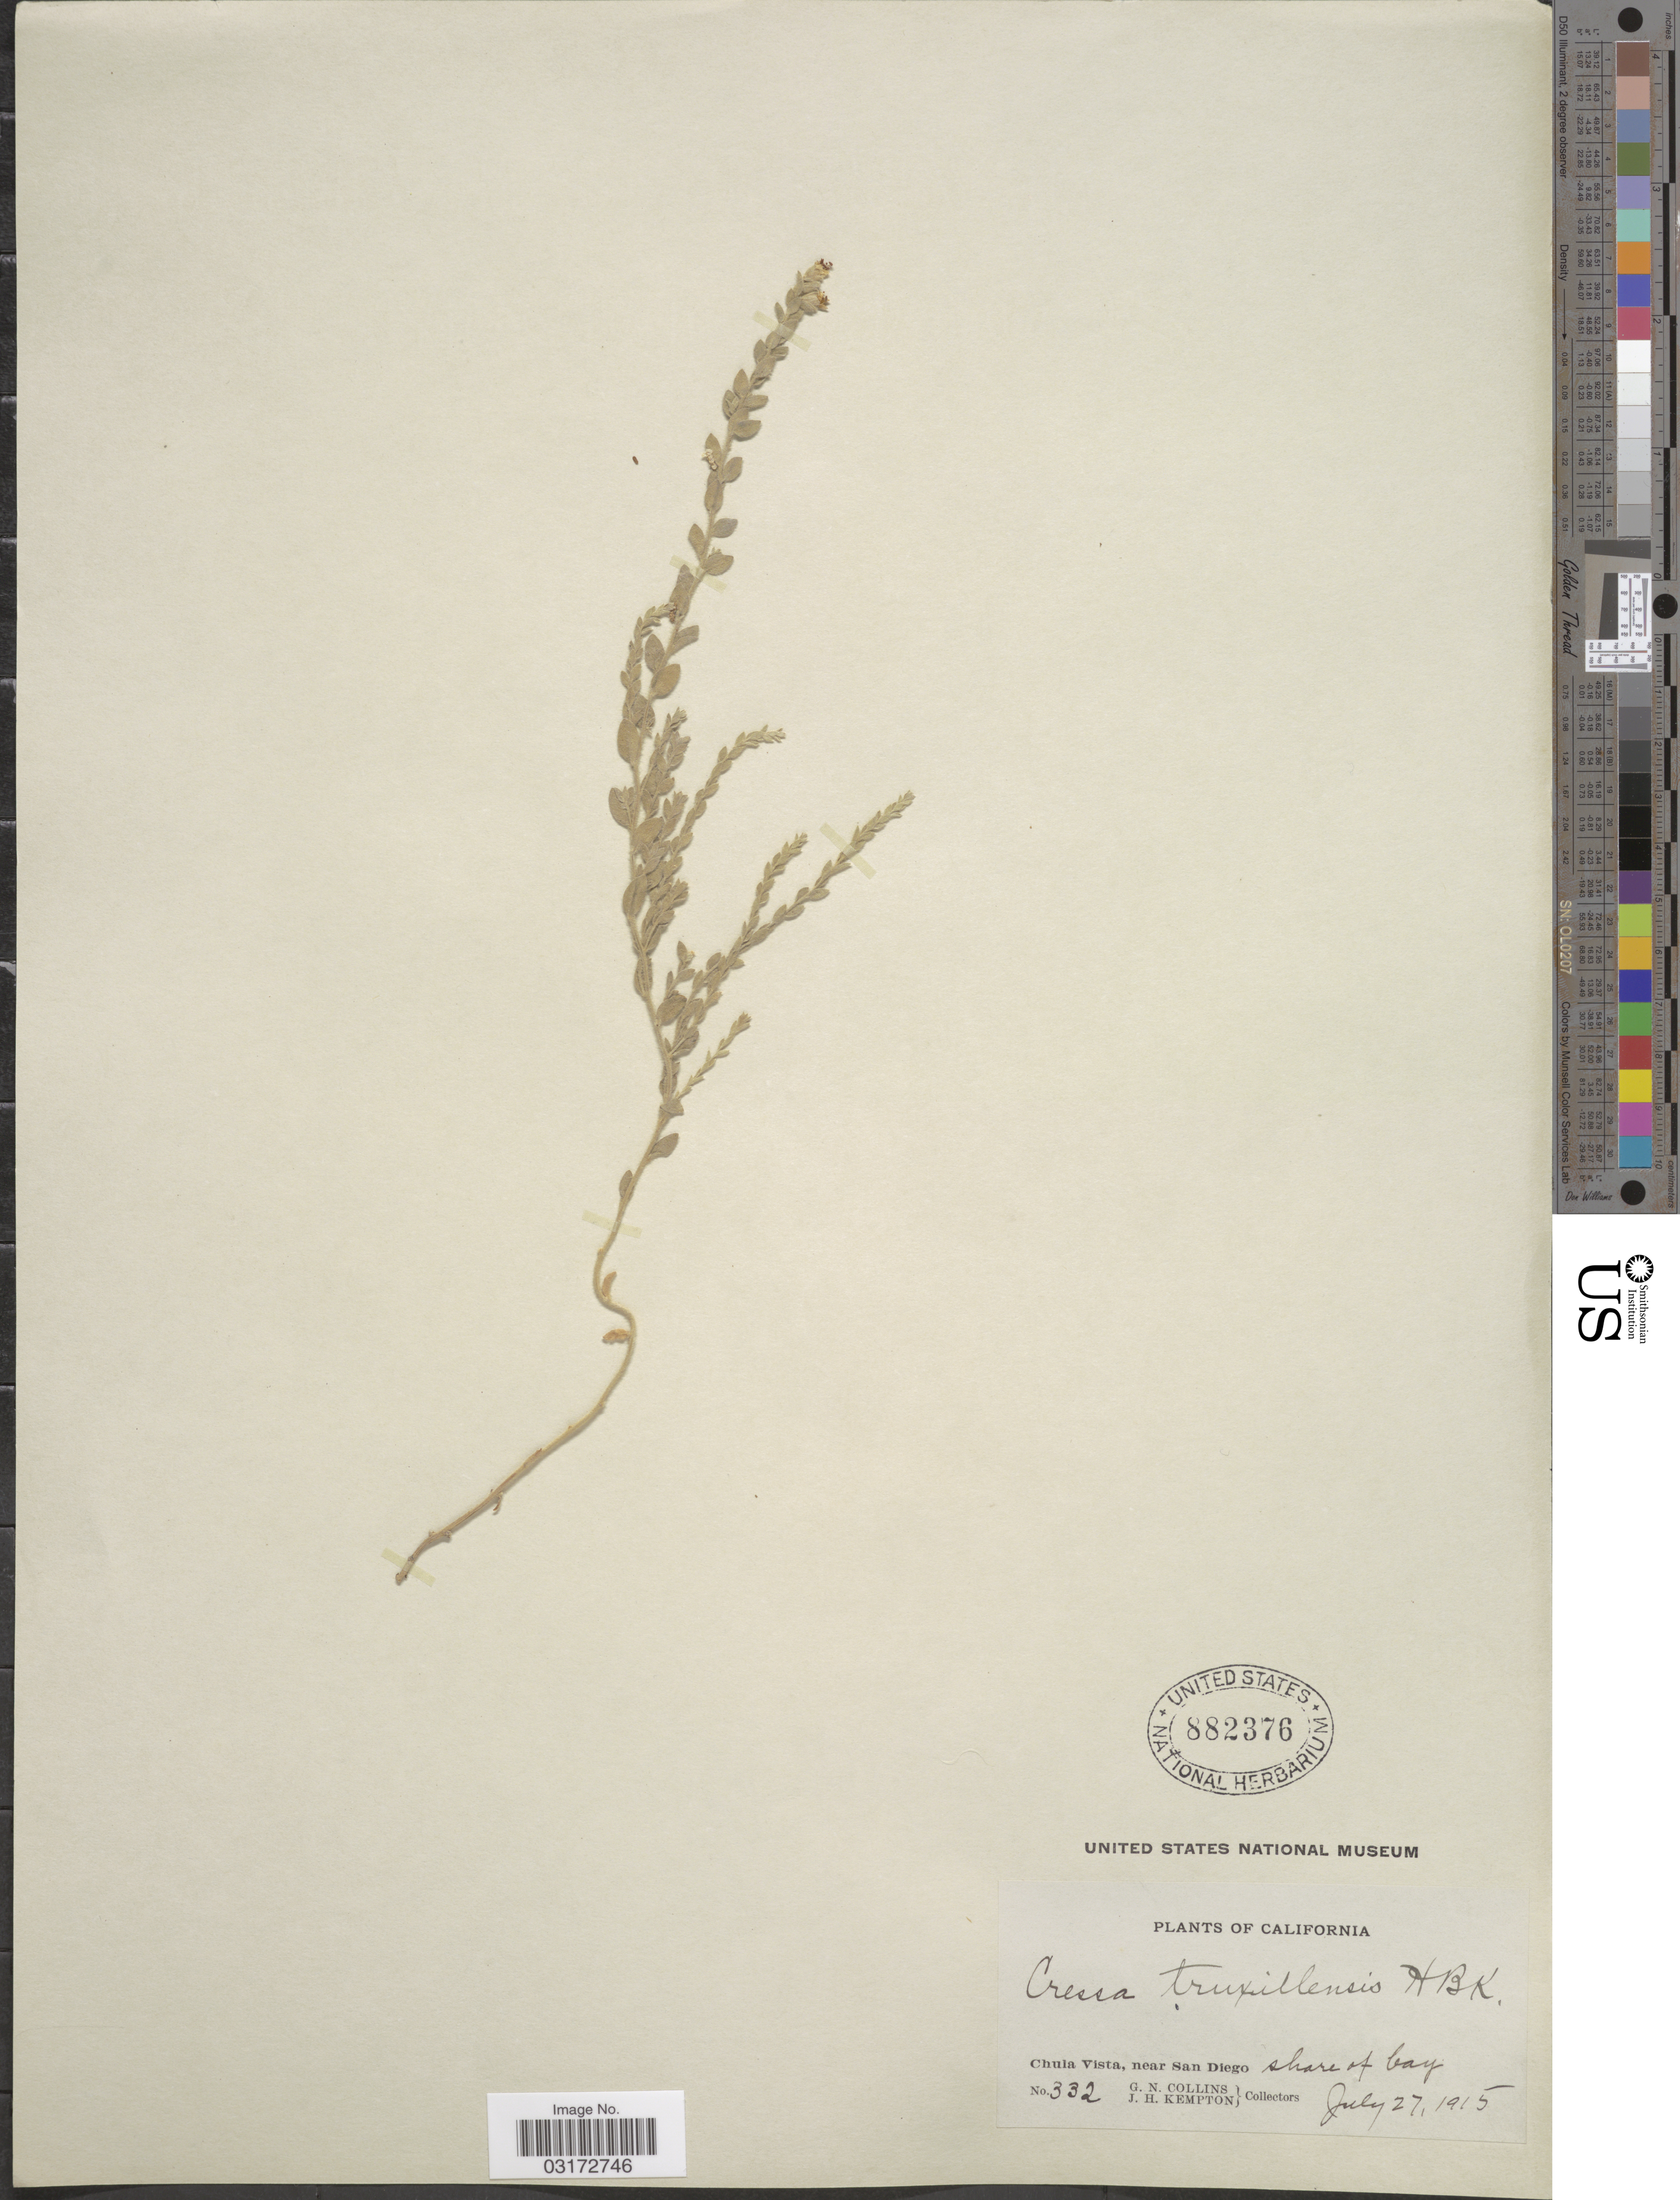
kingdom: Plantae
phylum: Tracheophyta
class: Magnoliopsida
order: Solanales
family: Convolvulaceae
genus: Cressa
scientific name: Cressa truxillensis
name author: Kunth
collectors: G. Collins & J. H. Kempton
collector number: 332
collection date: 1915-07-27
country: United States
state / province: California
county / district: San Diego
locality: Chuia Vista, near San Diego, shore of bay.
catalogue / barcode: US 882376